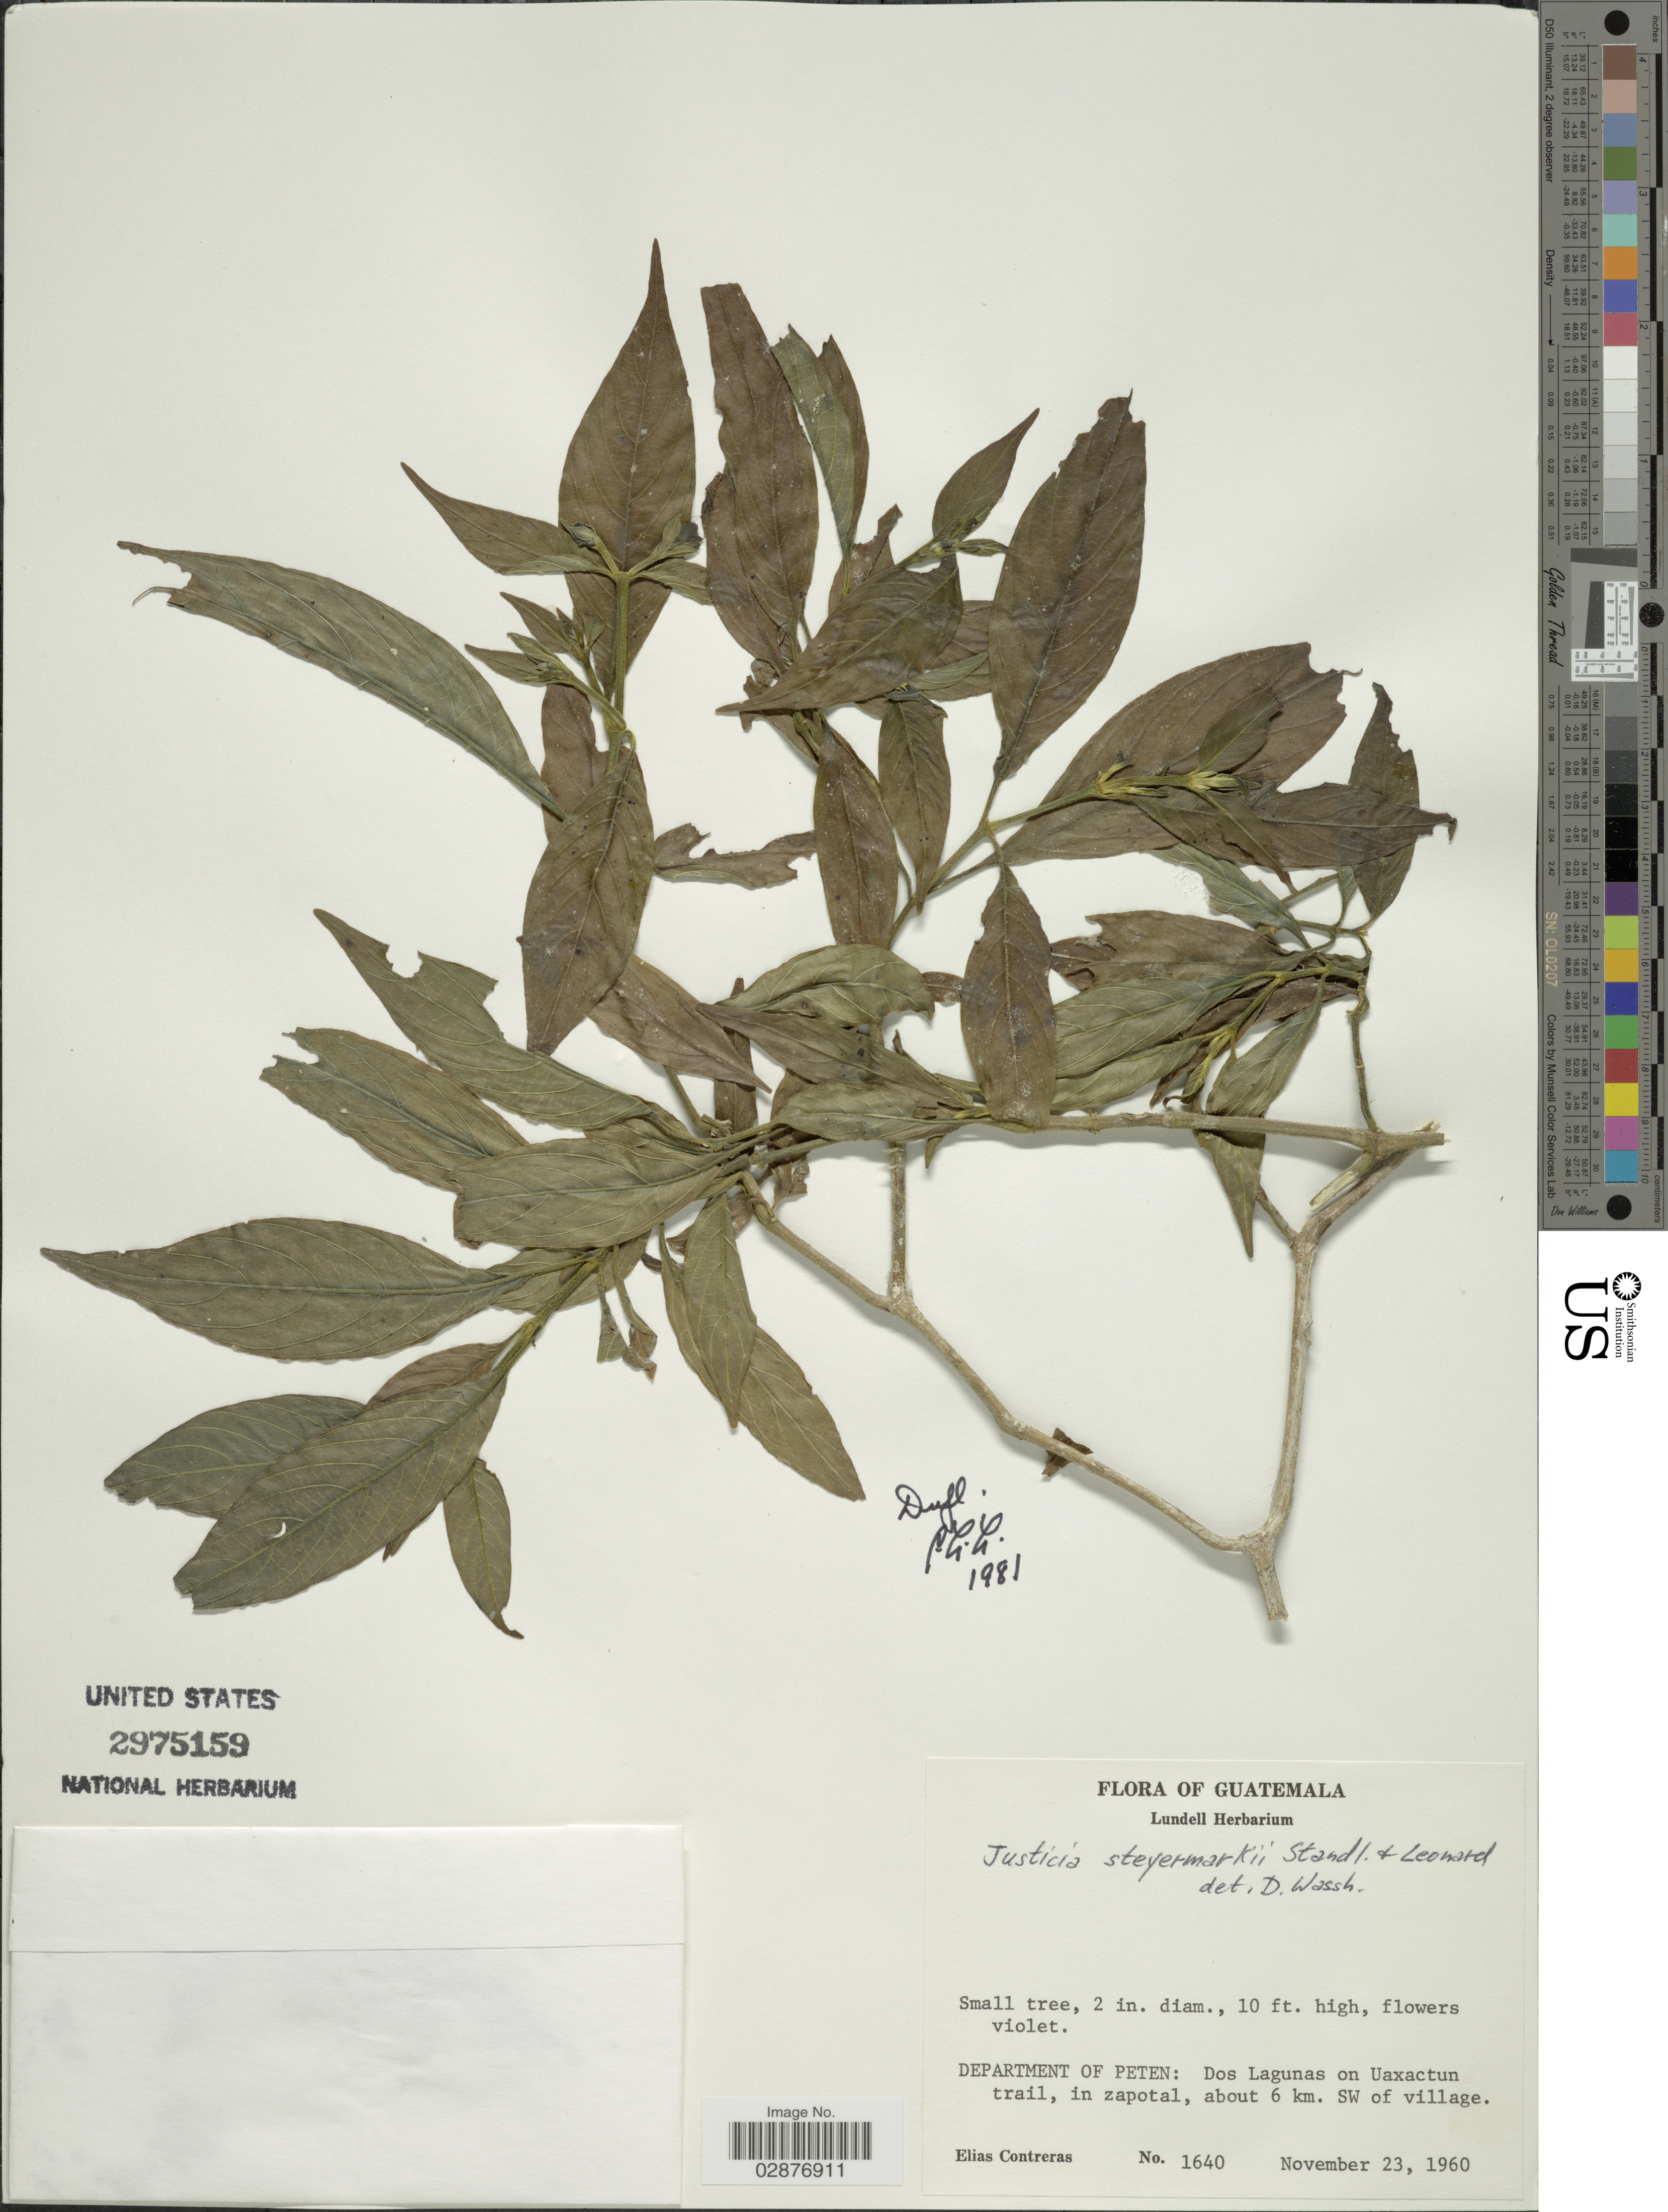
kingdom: Plantae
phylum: Tracheophyta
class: Magnoliopsida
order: Lamiales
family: Acanthaceae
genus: Justicia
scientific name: Justicia steyermarkii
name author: Standl. & Leonard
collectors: E. Contreras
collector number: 1640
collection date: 1960-11-23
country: Guatemala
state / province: El Petén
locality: Department of Peten: Dos Lagunas on Uxactun trail, in zapotal, about 6 km. SW of village.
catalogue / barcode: US 2975159